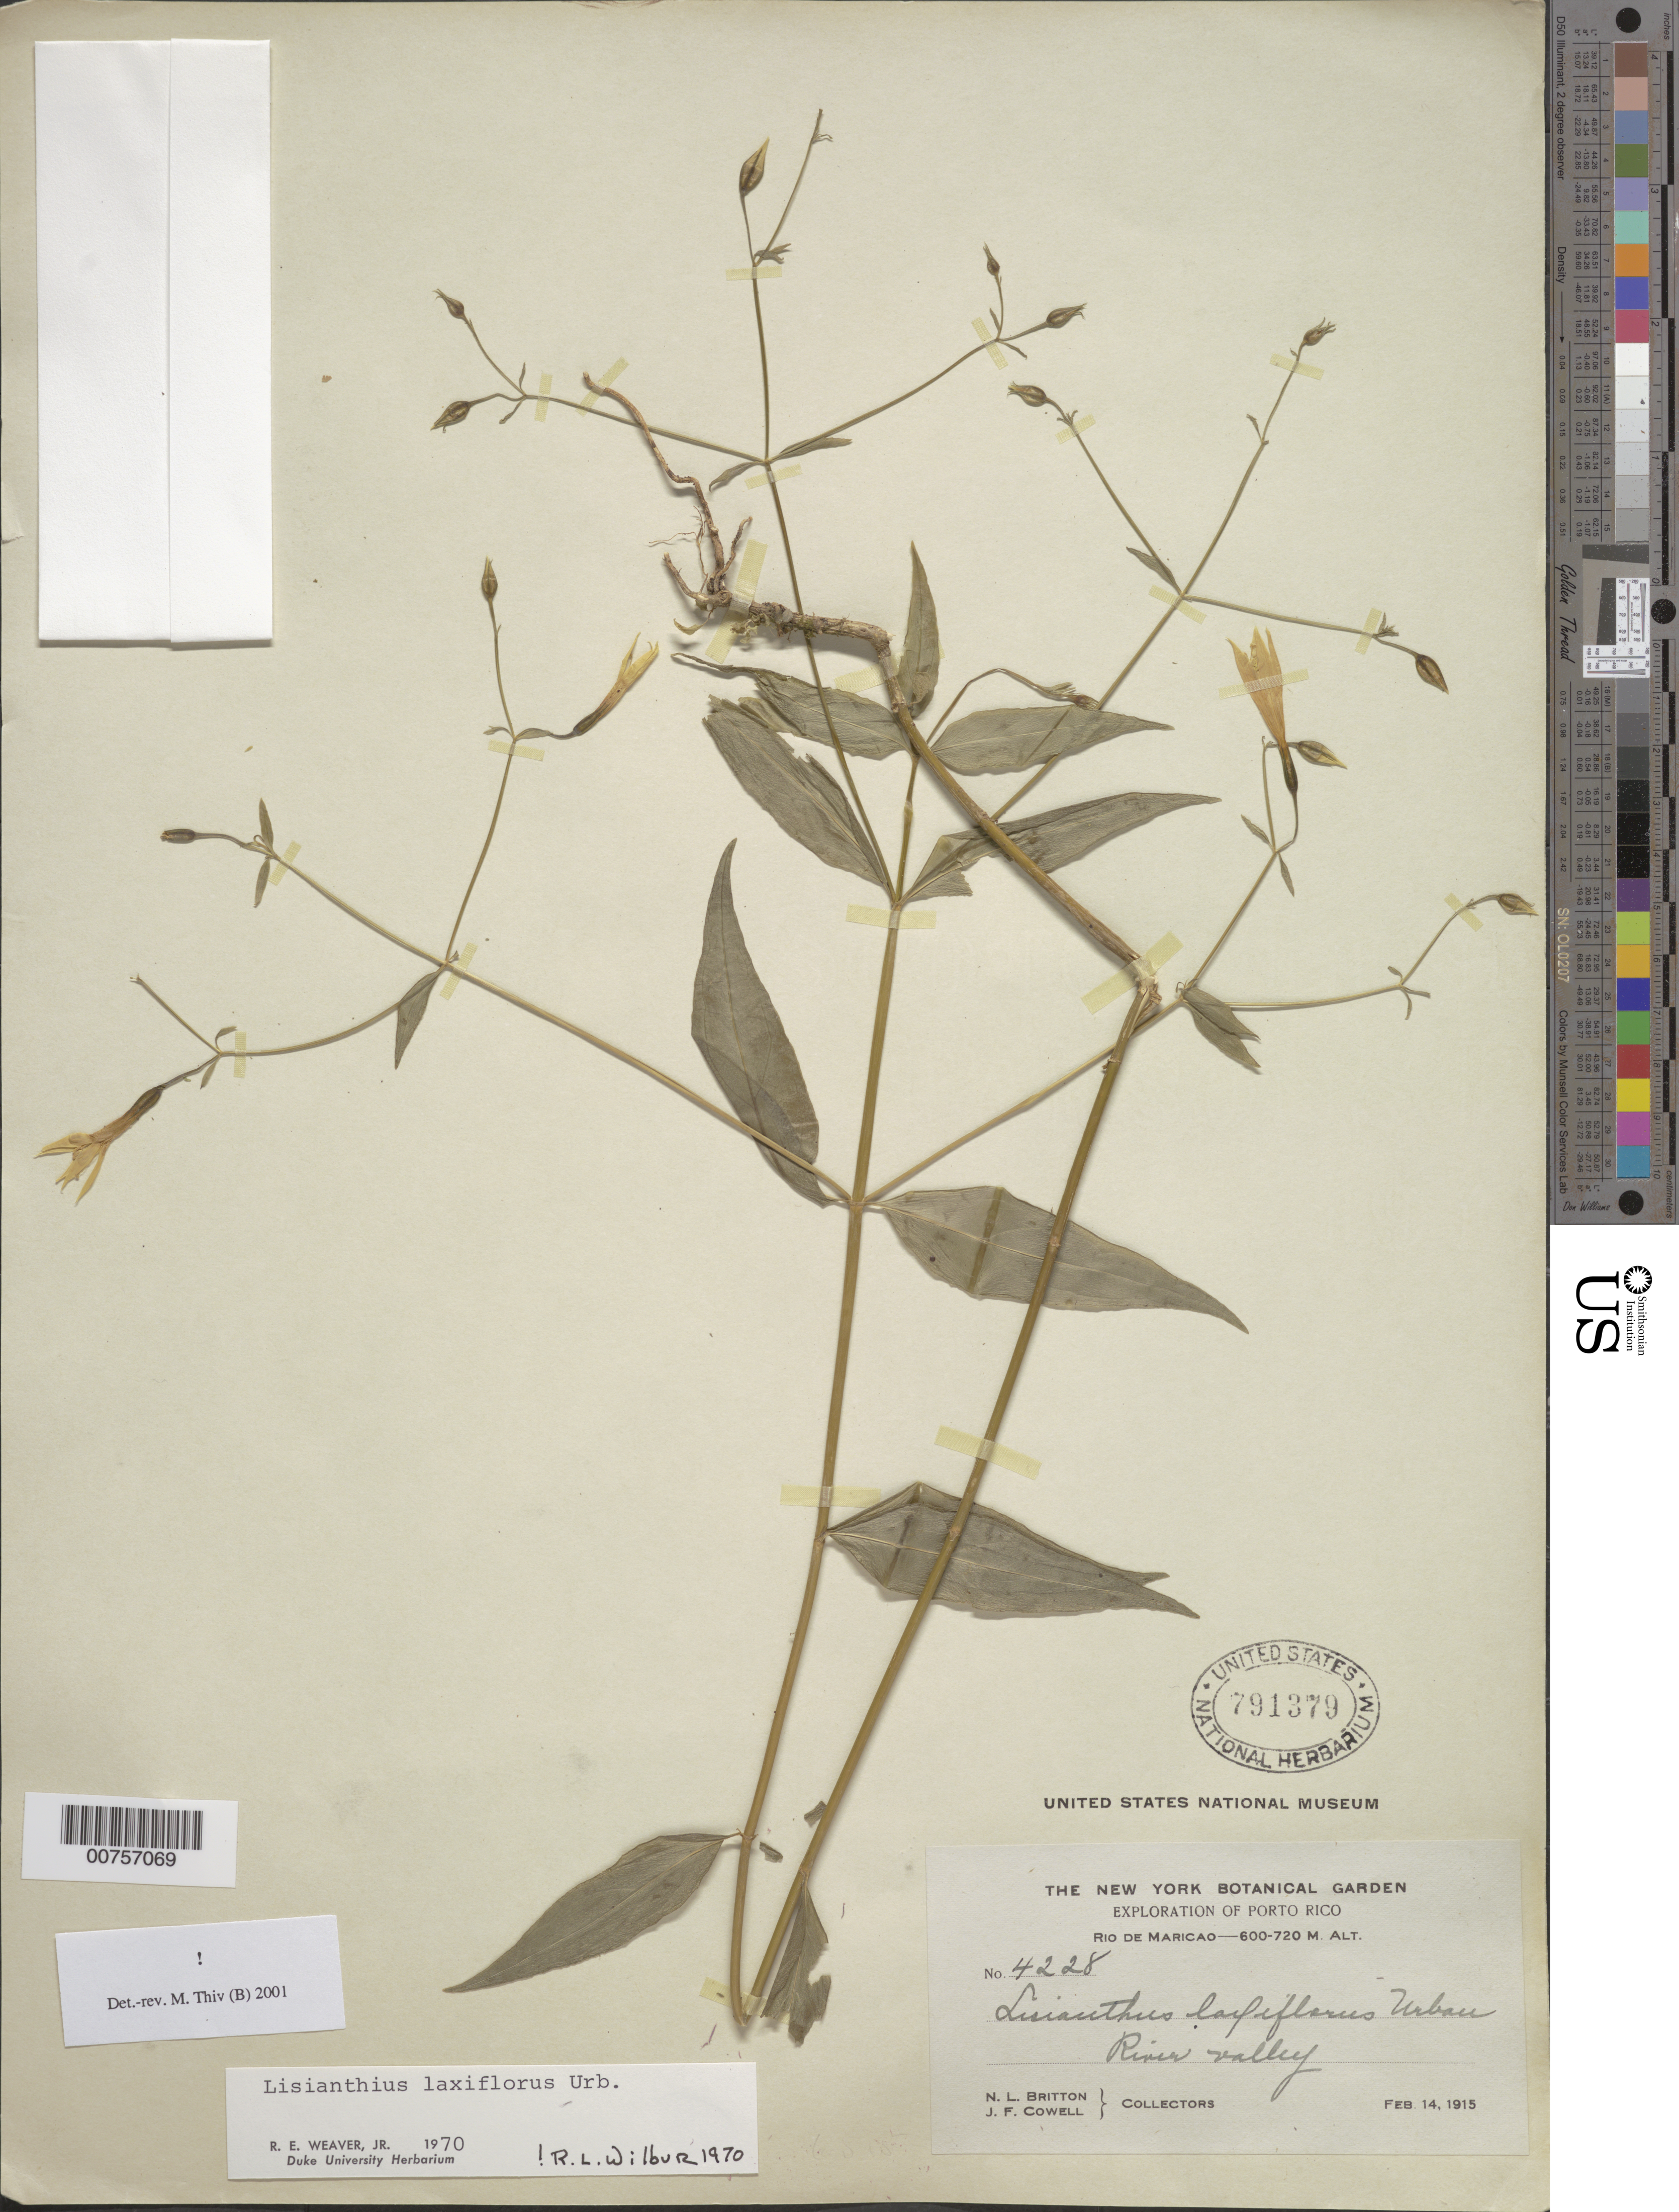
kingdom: Plantae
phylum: Tracheophyta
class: Magnoliopsida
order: Gentianales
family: Gentianaceae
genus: Lisianthius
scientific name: Lisianthius laxiflorus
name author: Urb.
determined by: Thiv, M.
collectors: N. Britton & J. F. Cowell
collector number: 4228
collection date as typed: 14 Feb 1915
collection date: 1915-02-14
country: Puerto Rico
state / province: Maricao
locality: Río de Maricao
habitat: River valley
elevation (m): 600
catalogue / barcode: US 791379